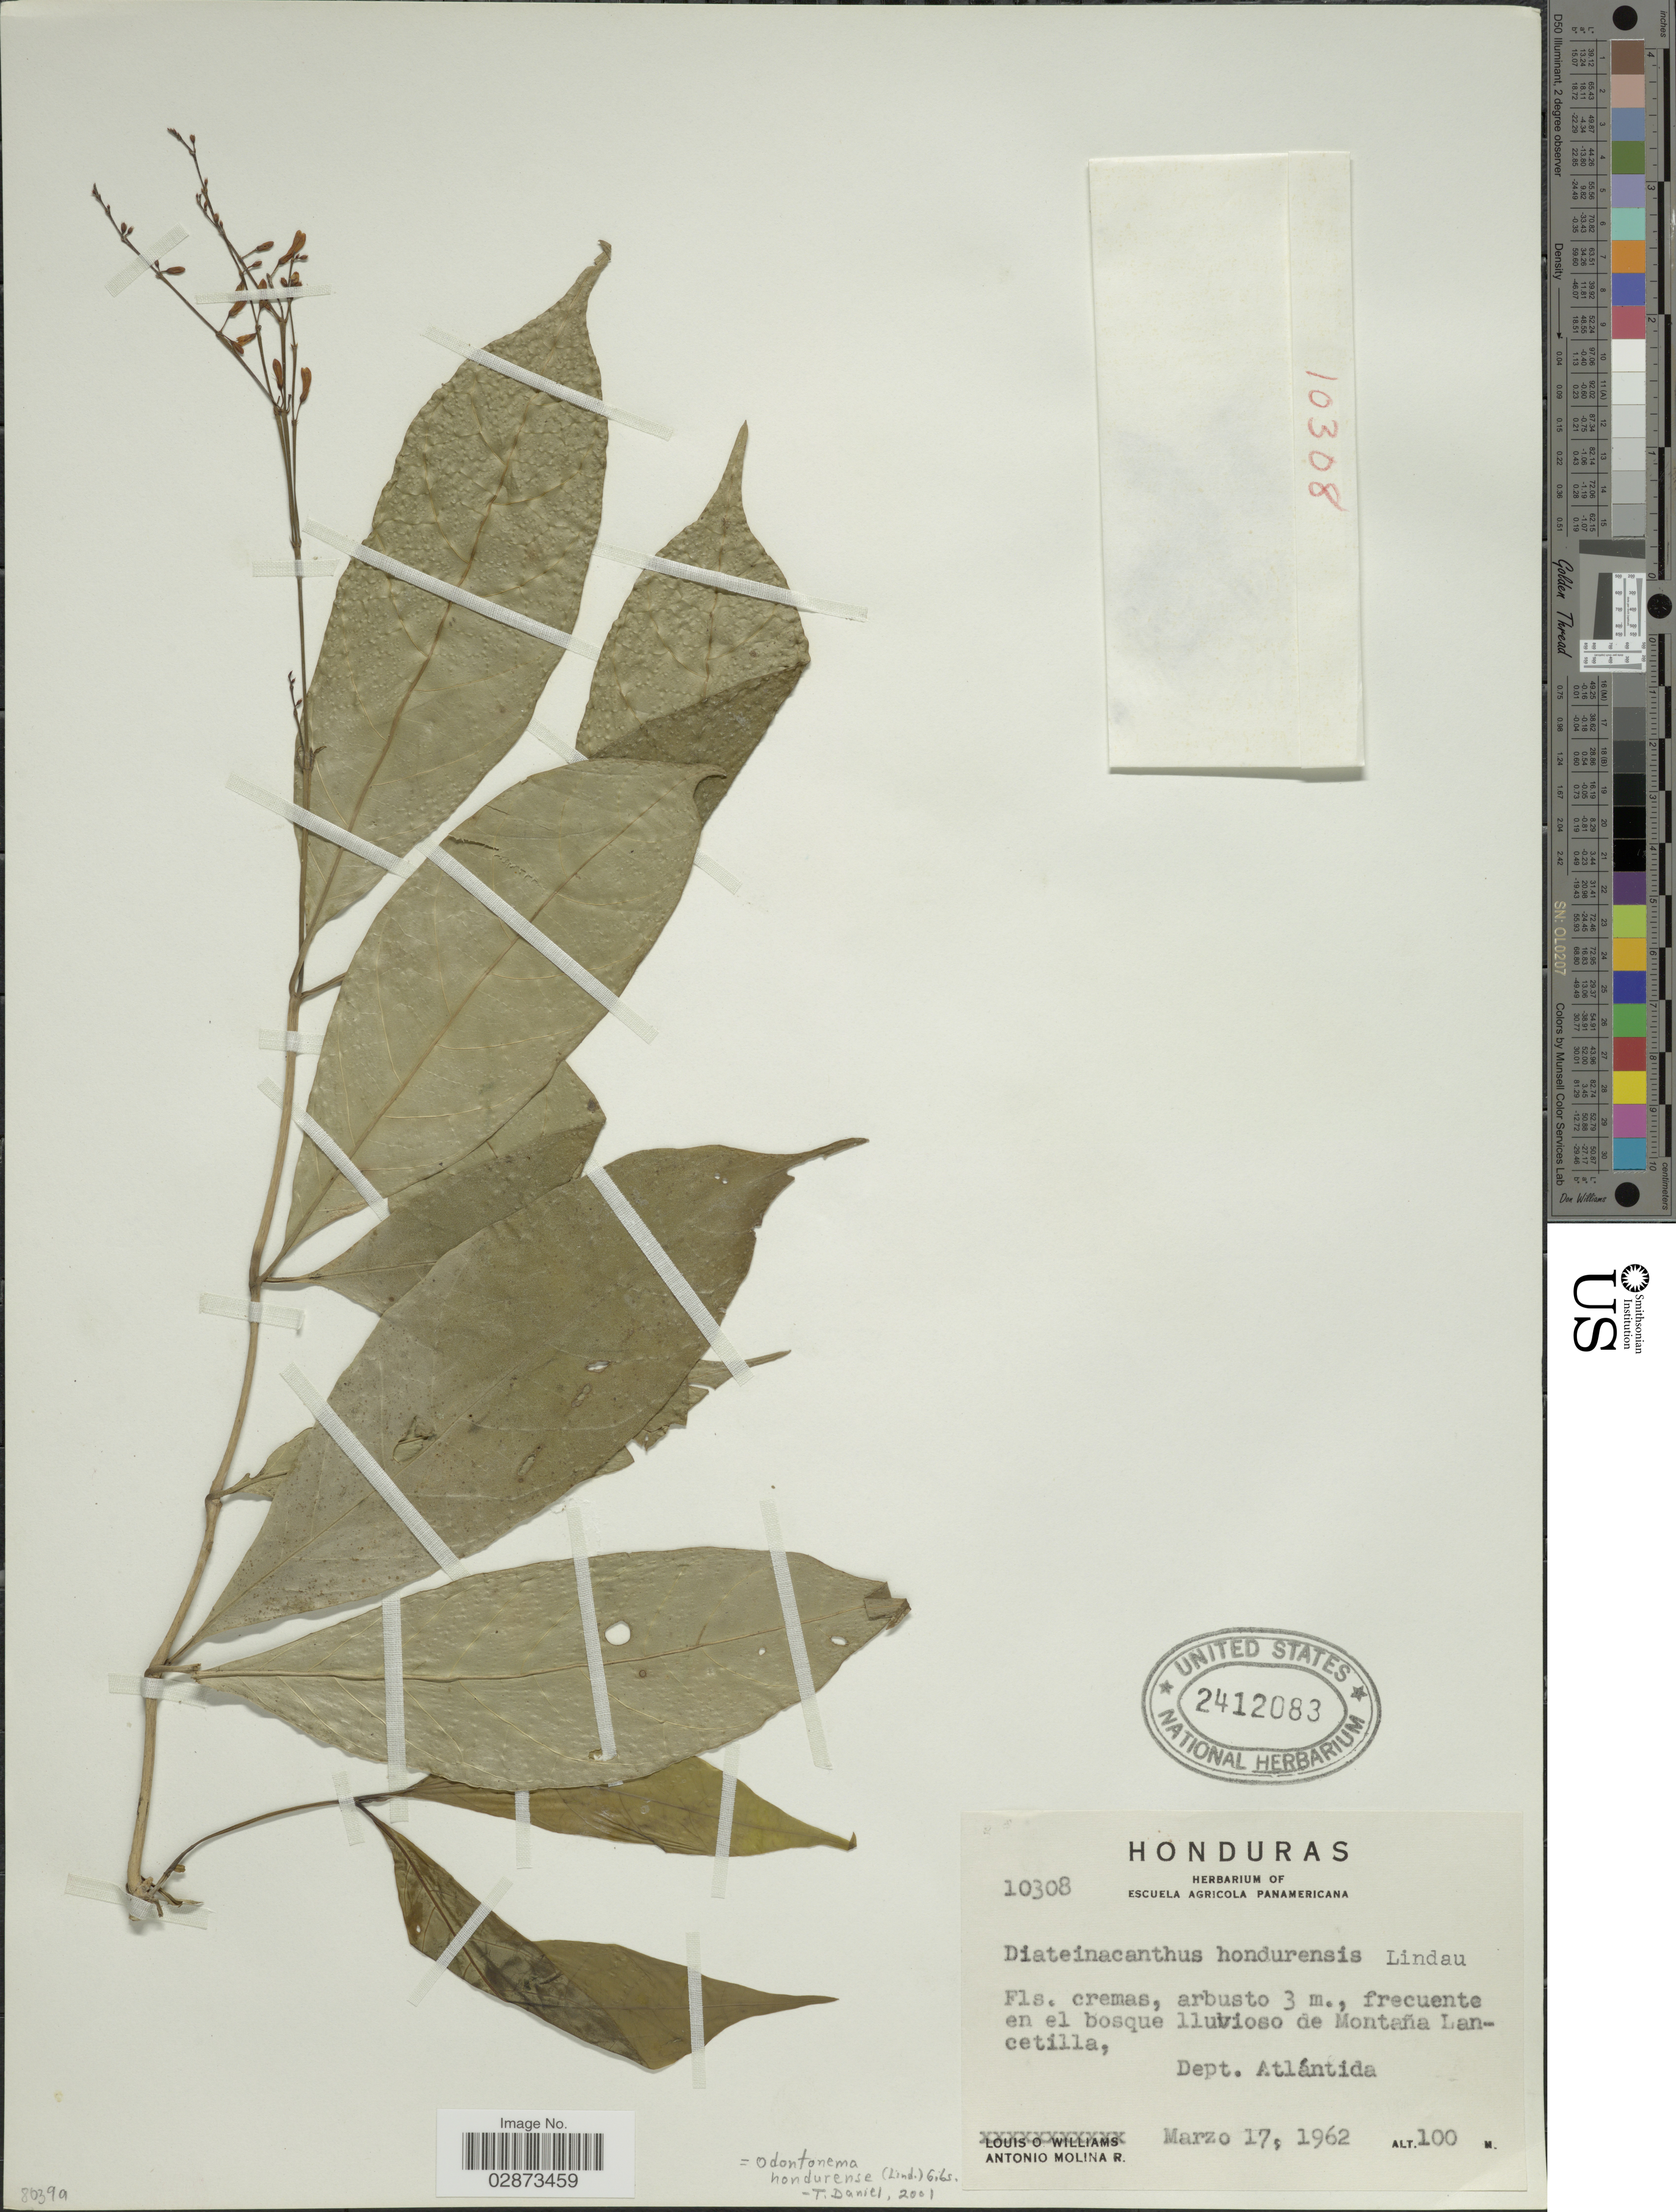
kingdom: Plantae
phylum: Tracheophyta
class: Magnoliopsida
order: Lamiales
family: Acanthaceae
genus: Odontonema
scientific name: Odontonema hondurensis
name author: (Lindau) D.N. Gibson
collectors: A. Molina R.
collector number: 10308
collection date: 1962-03-17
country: Honduras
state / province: Atlántida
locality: Frecuente en el bosque lluvioso de Montaña Lancetilla, Dept. Atlántida.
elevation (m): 100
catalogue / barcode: US 2412083